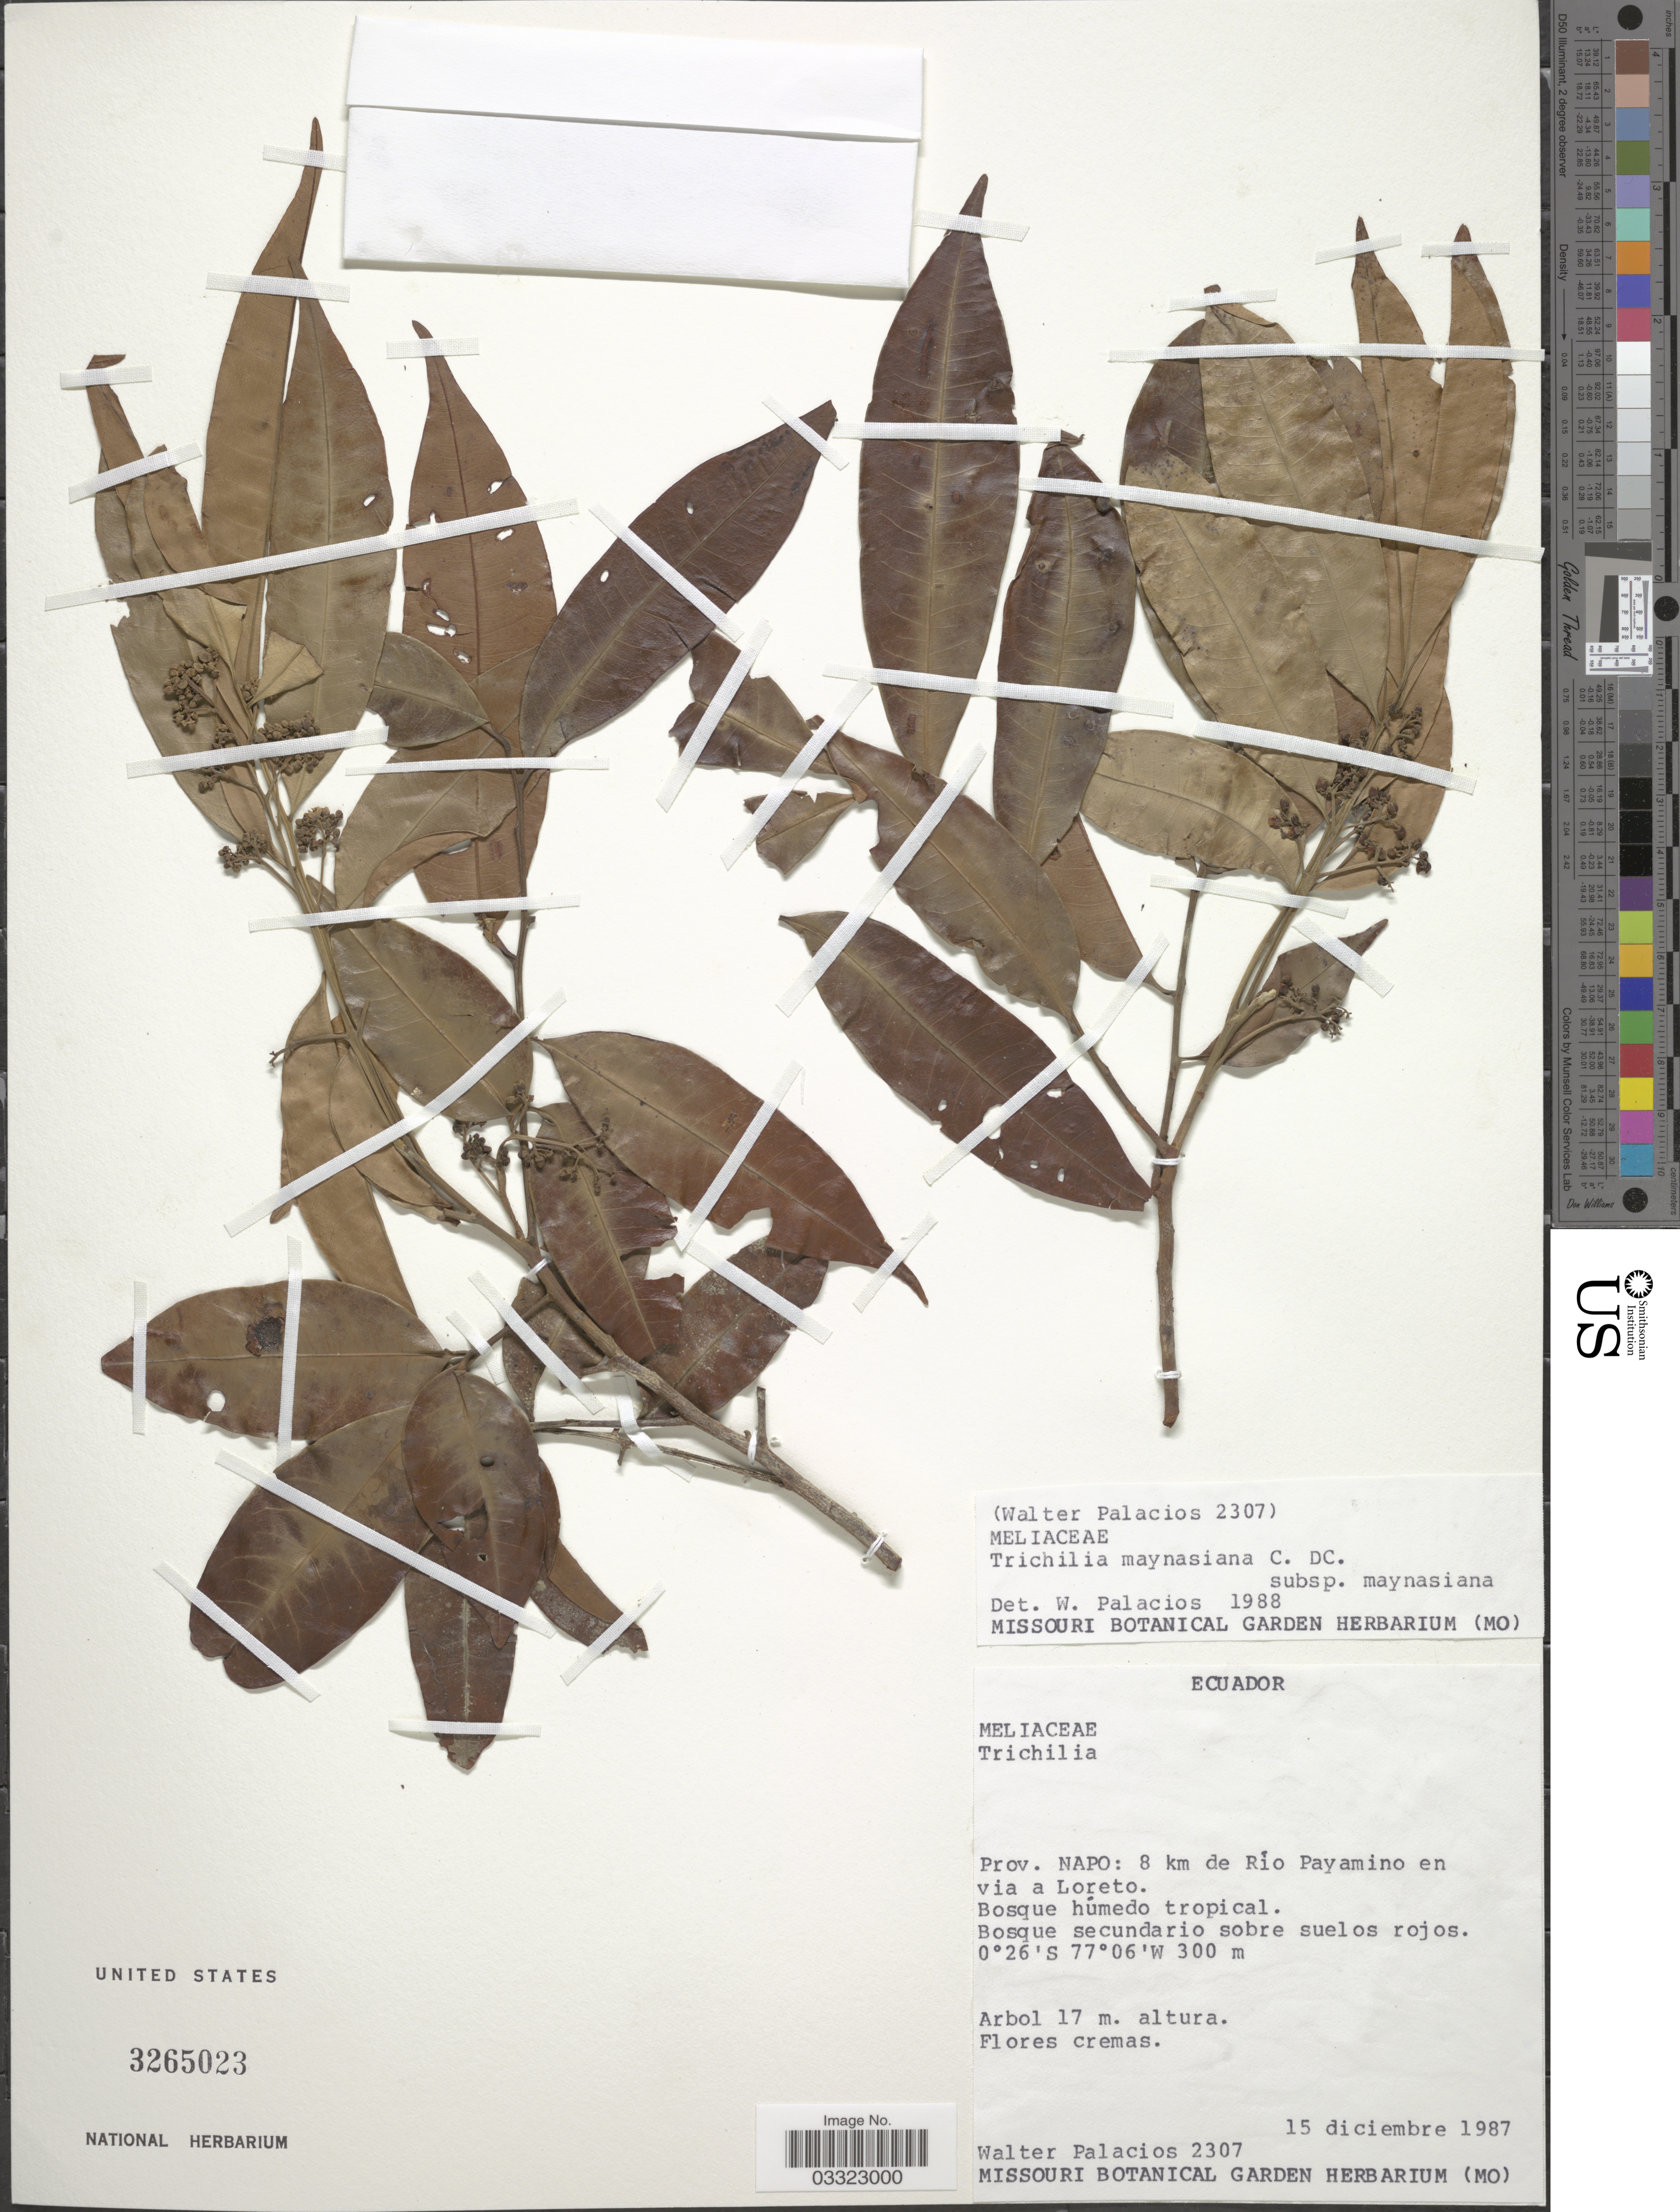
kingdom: Plantae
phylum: Tracheophyta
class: Magnoliopsida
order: Sapindales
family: Meliaceae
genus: Trichilia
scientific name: Trichilia maynasiana subsp. maynasiana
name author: C. DC.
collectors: W. Palacios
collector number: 2307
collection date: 1987-12-15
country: Ecuador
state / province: Napo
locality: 8 km de Río Payamino en via a Loreto.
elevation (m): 300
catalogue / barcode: US 3265023